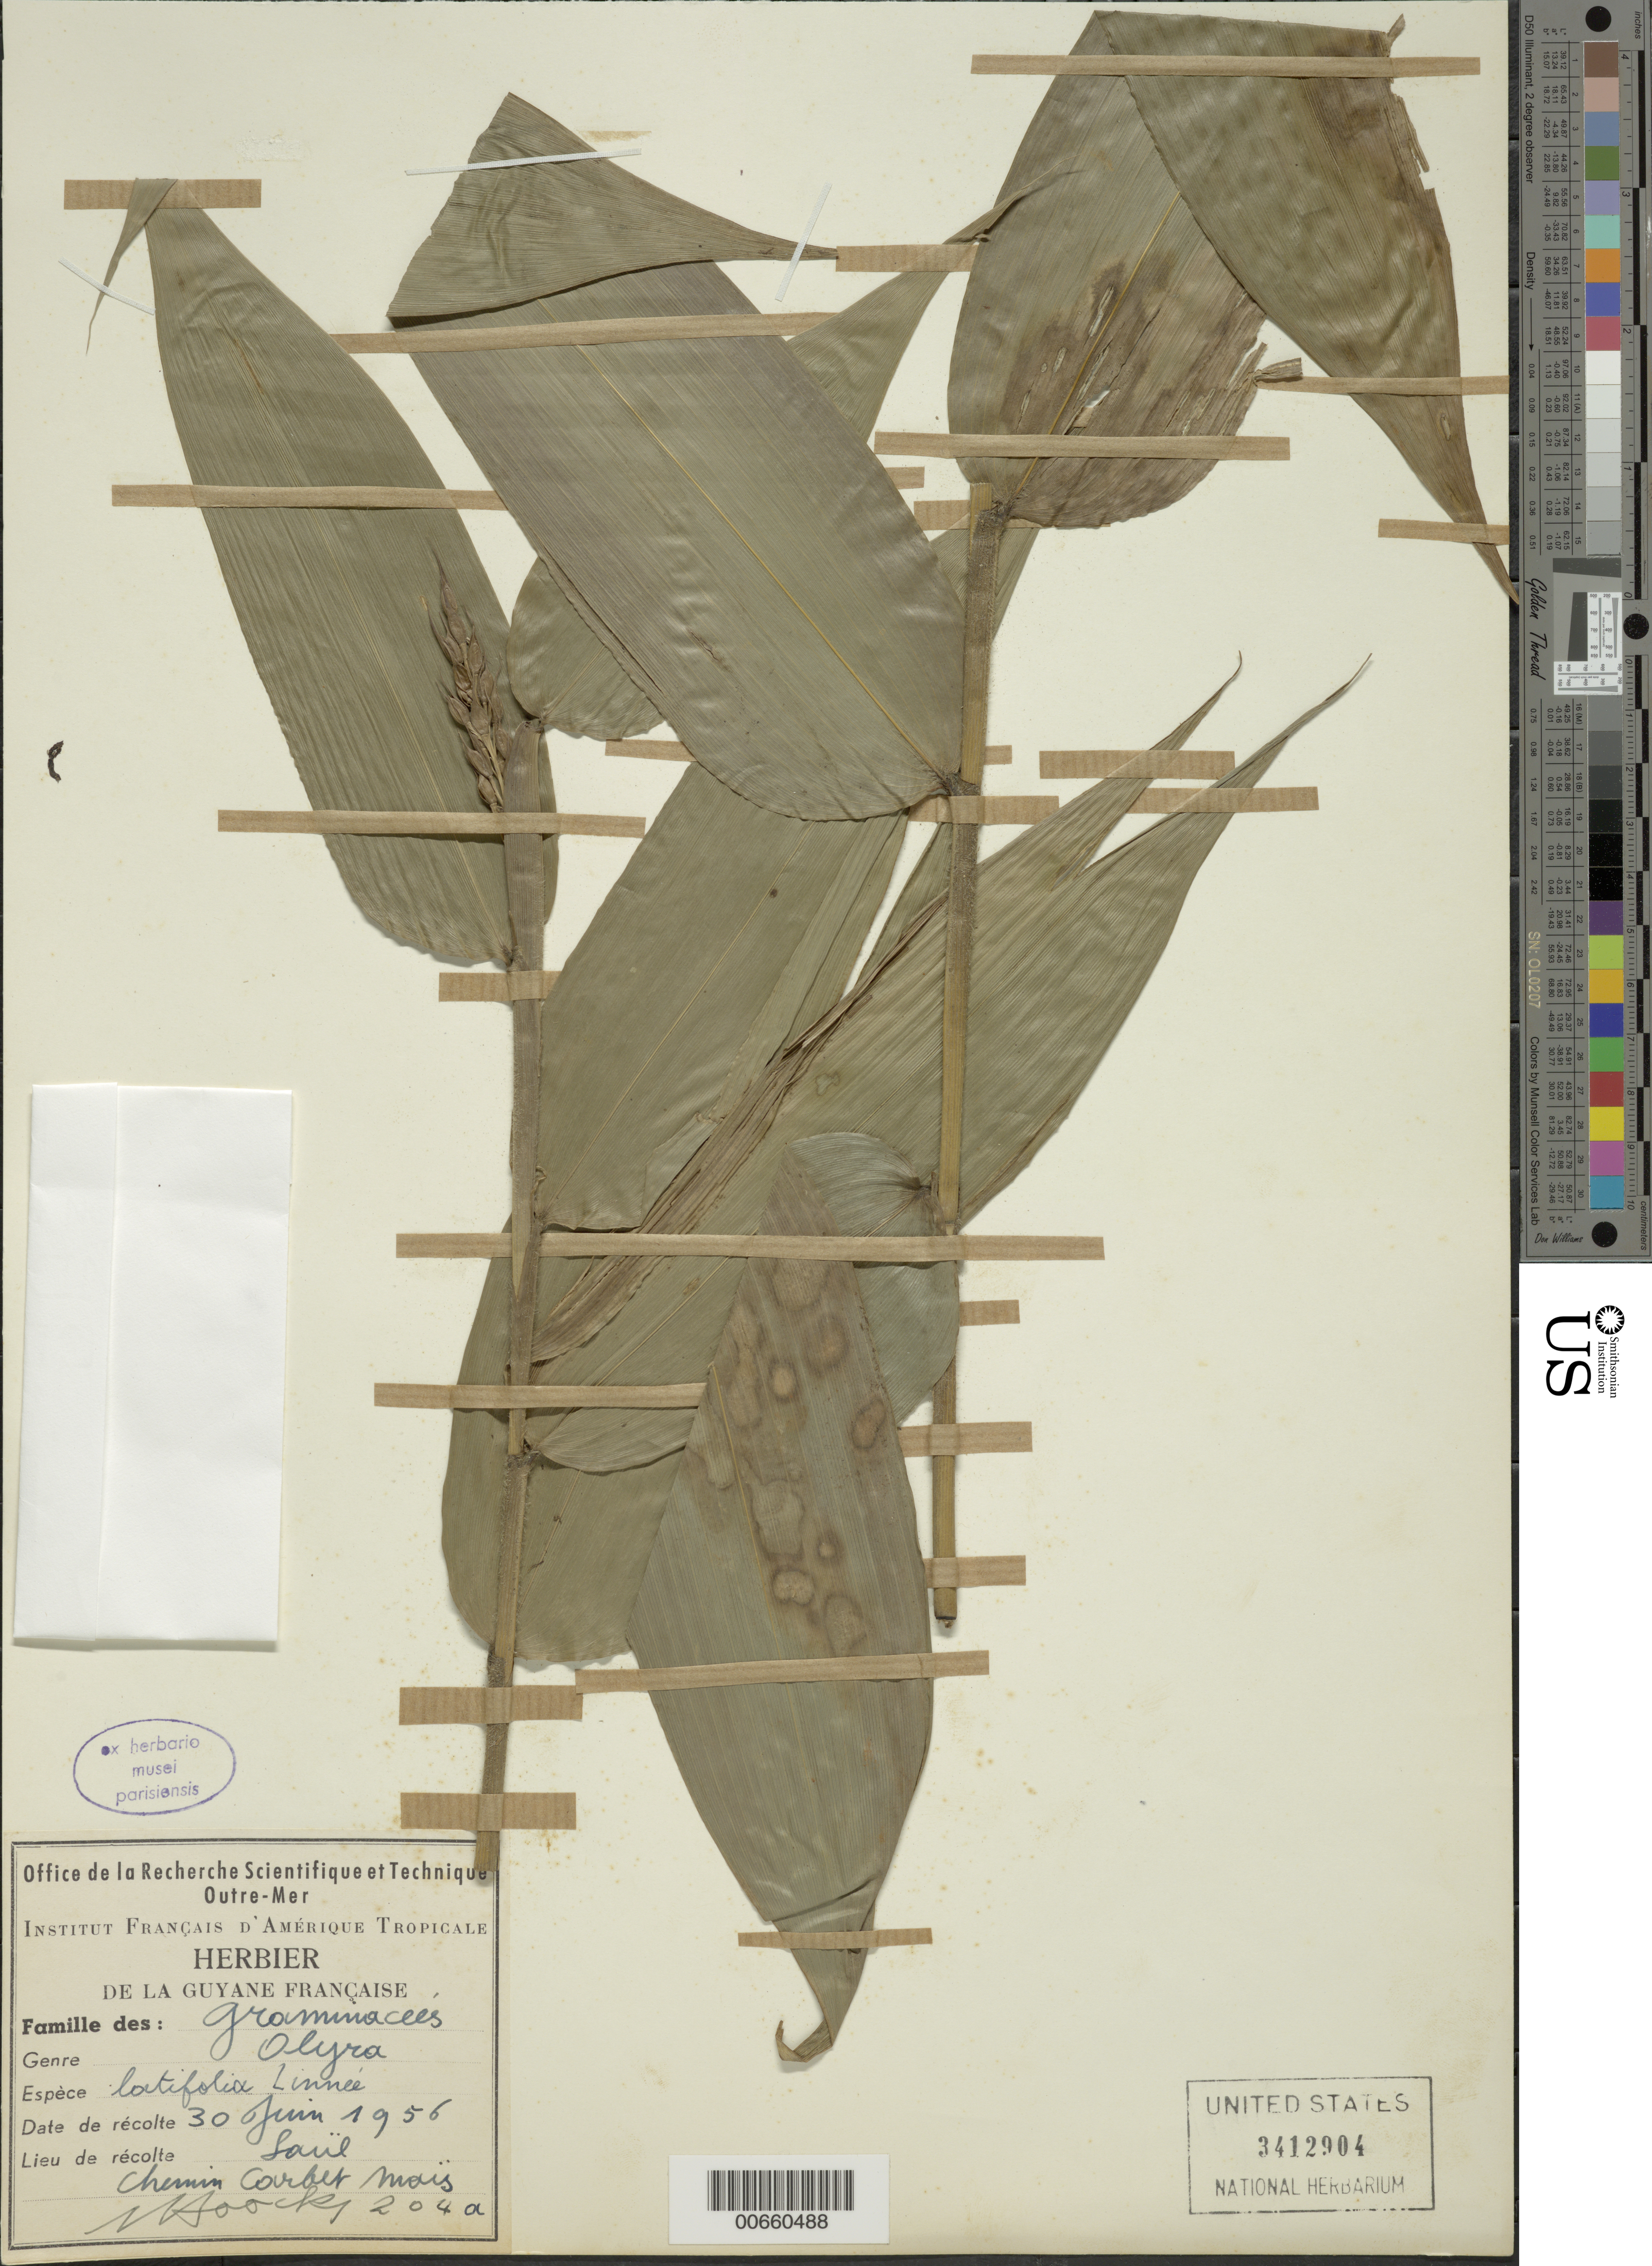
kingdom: Plantae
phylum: Tracheophyta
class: Liliopsida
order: Poales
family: Poaceae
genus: Olyra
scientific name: Olyra latifolia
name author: L.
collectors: J. Hoock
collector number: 204 a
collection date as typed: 30-Jun-56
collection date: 1956-06-30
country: French Guiana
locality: Saül, Chemin Carbet Maïs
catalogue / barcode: US 3412904